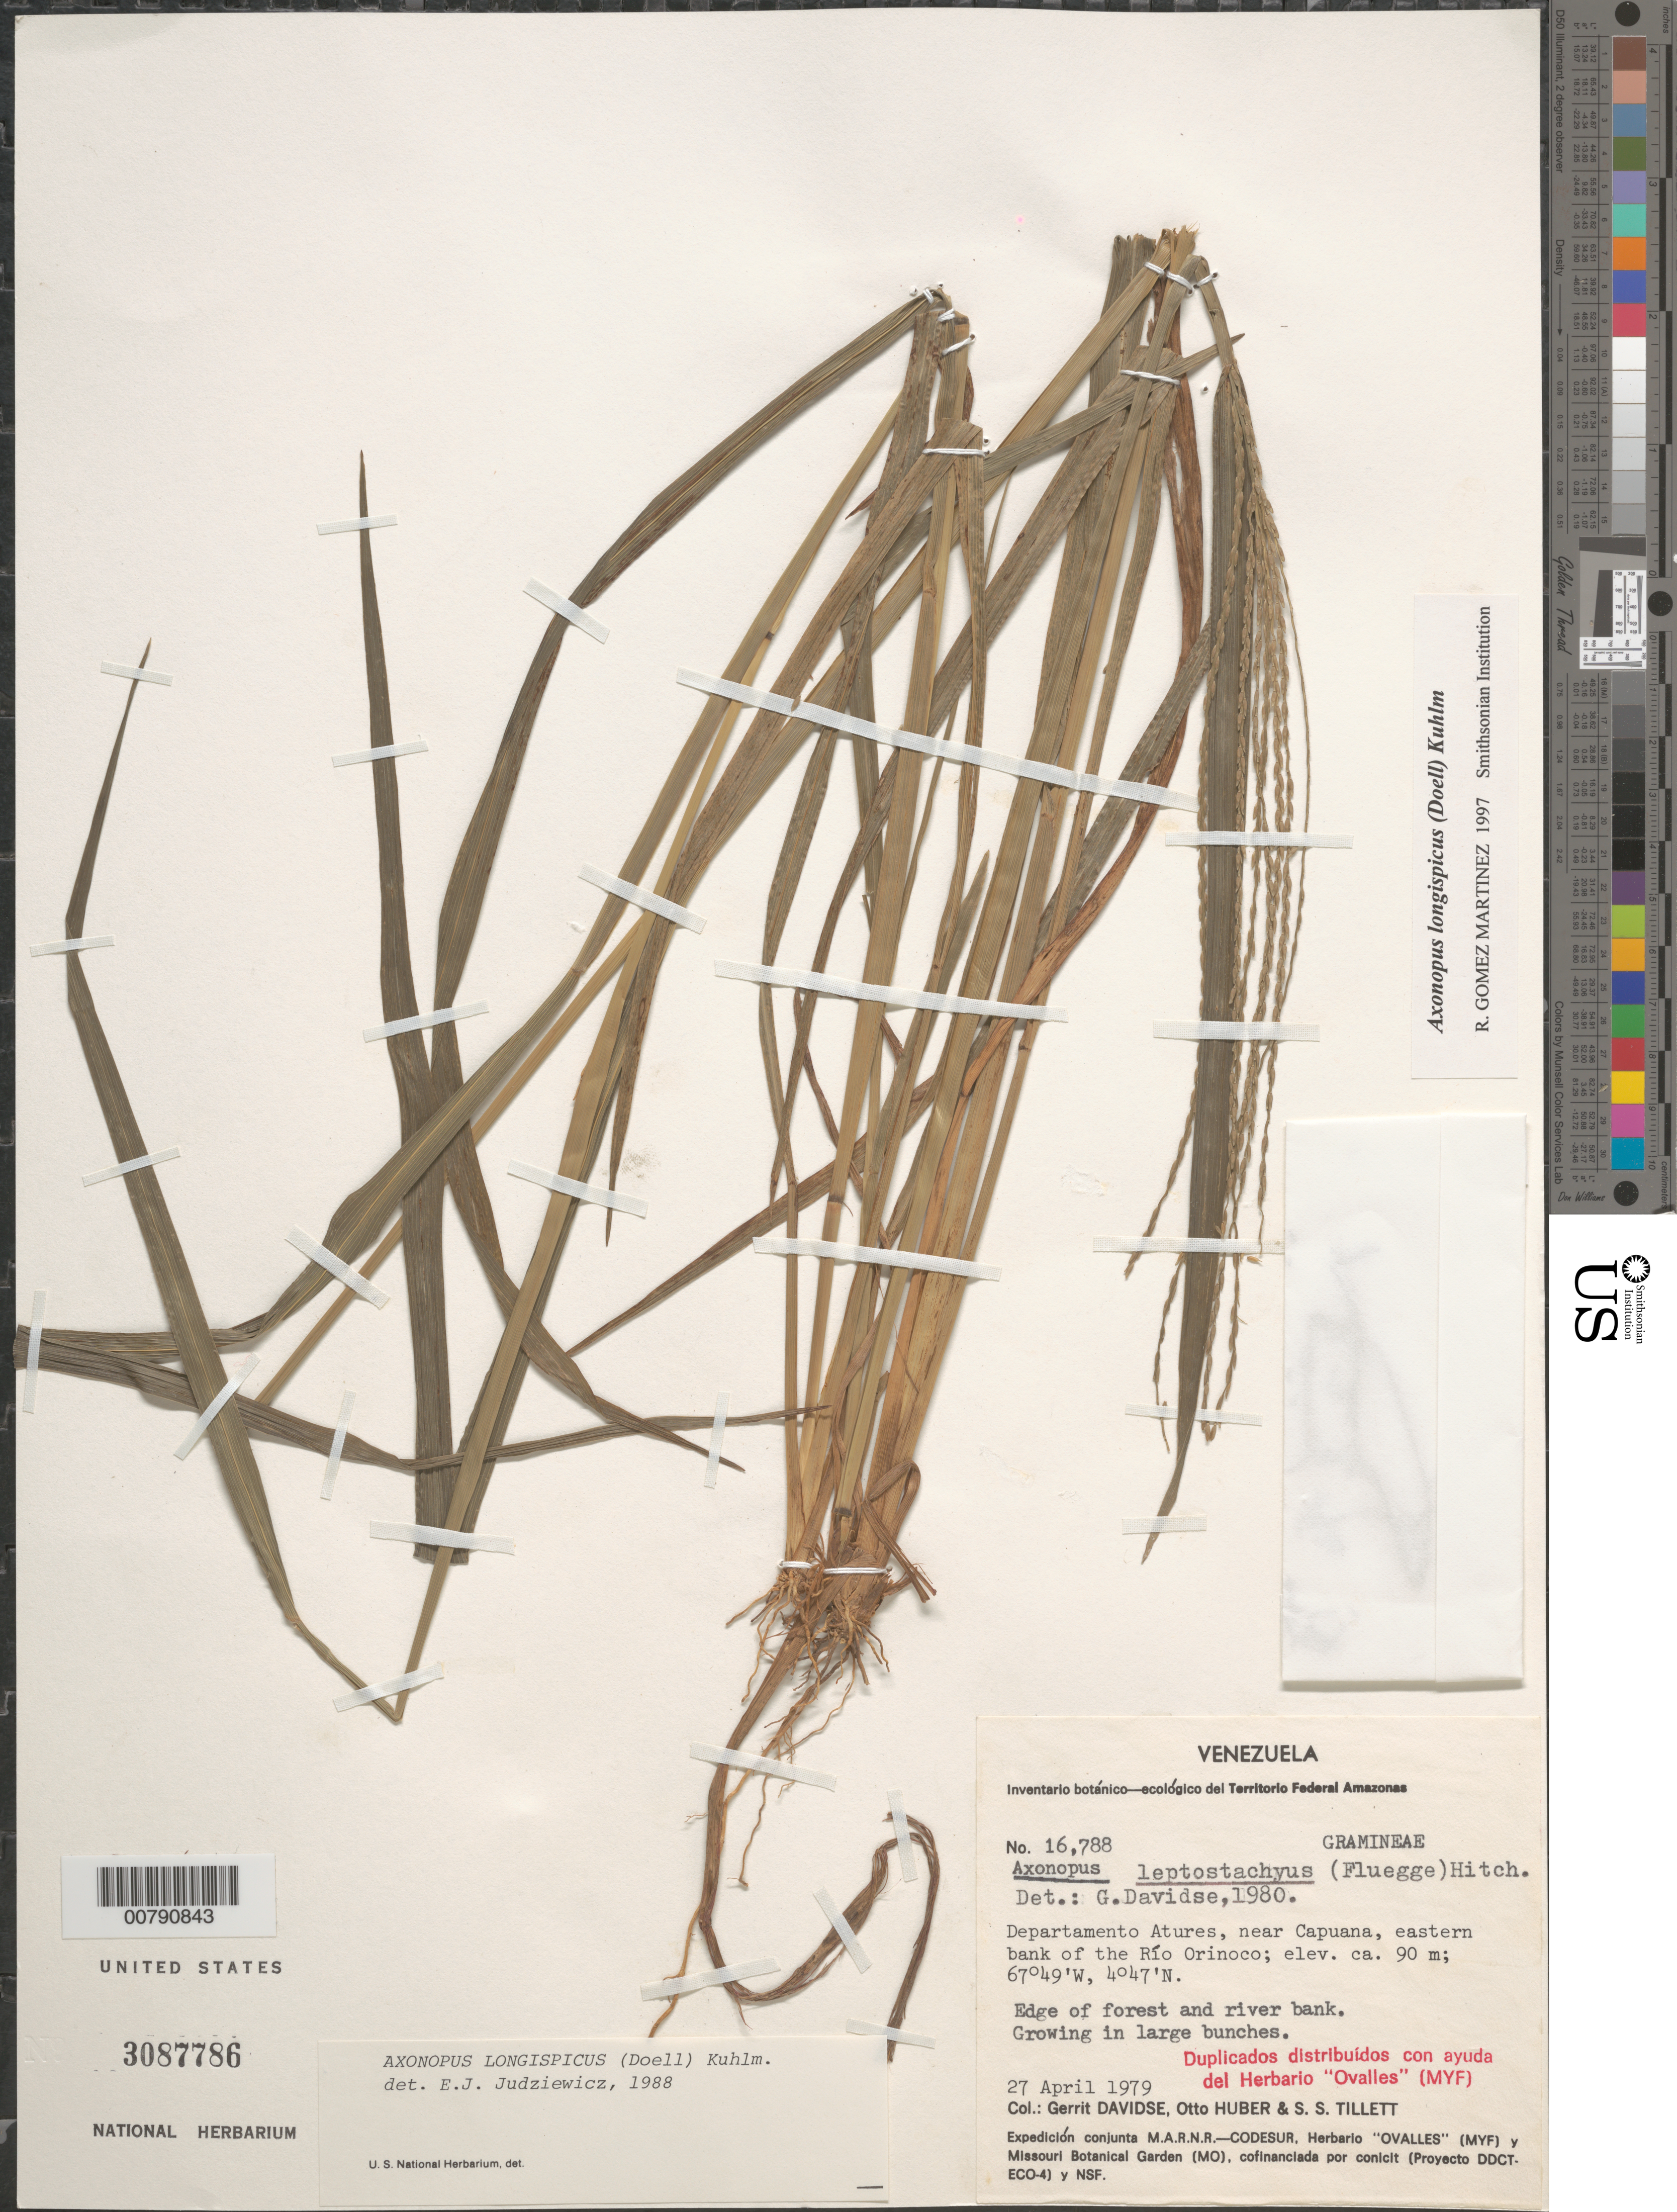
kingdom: Plantae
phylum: Tracheophyta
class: Liliopsida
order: Poales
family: Poaceae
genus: Axonopus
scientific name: Axonopus longispicus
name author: (Döll) Kuhlm.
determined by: Gomez Martinez, R.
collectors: G. Davidse, O. Huber & S. S. Tillett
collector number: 16788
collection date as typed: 27-Apr-79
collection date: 1979-04-27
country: Venezuela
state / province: Amazonas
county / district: Atures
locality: Capuana, near, E bank of Río Orinoco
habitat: Edge of forest and river bank.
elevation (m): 90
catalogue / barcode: US 3087786